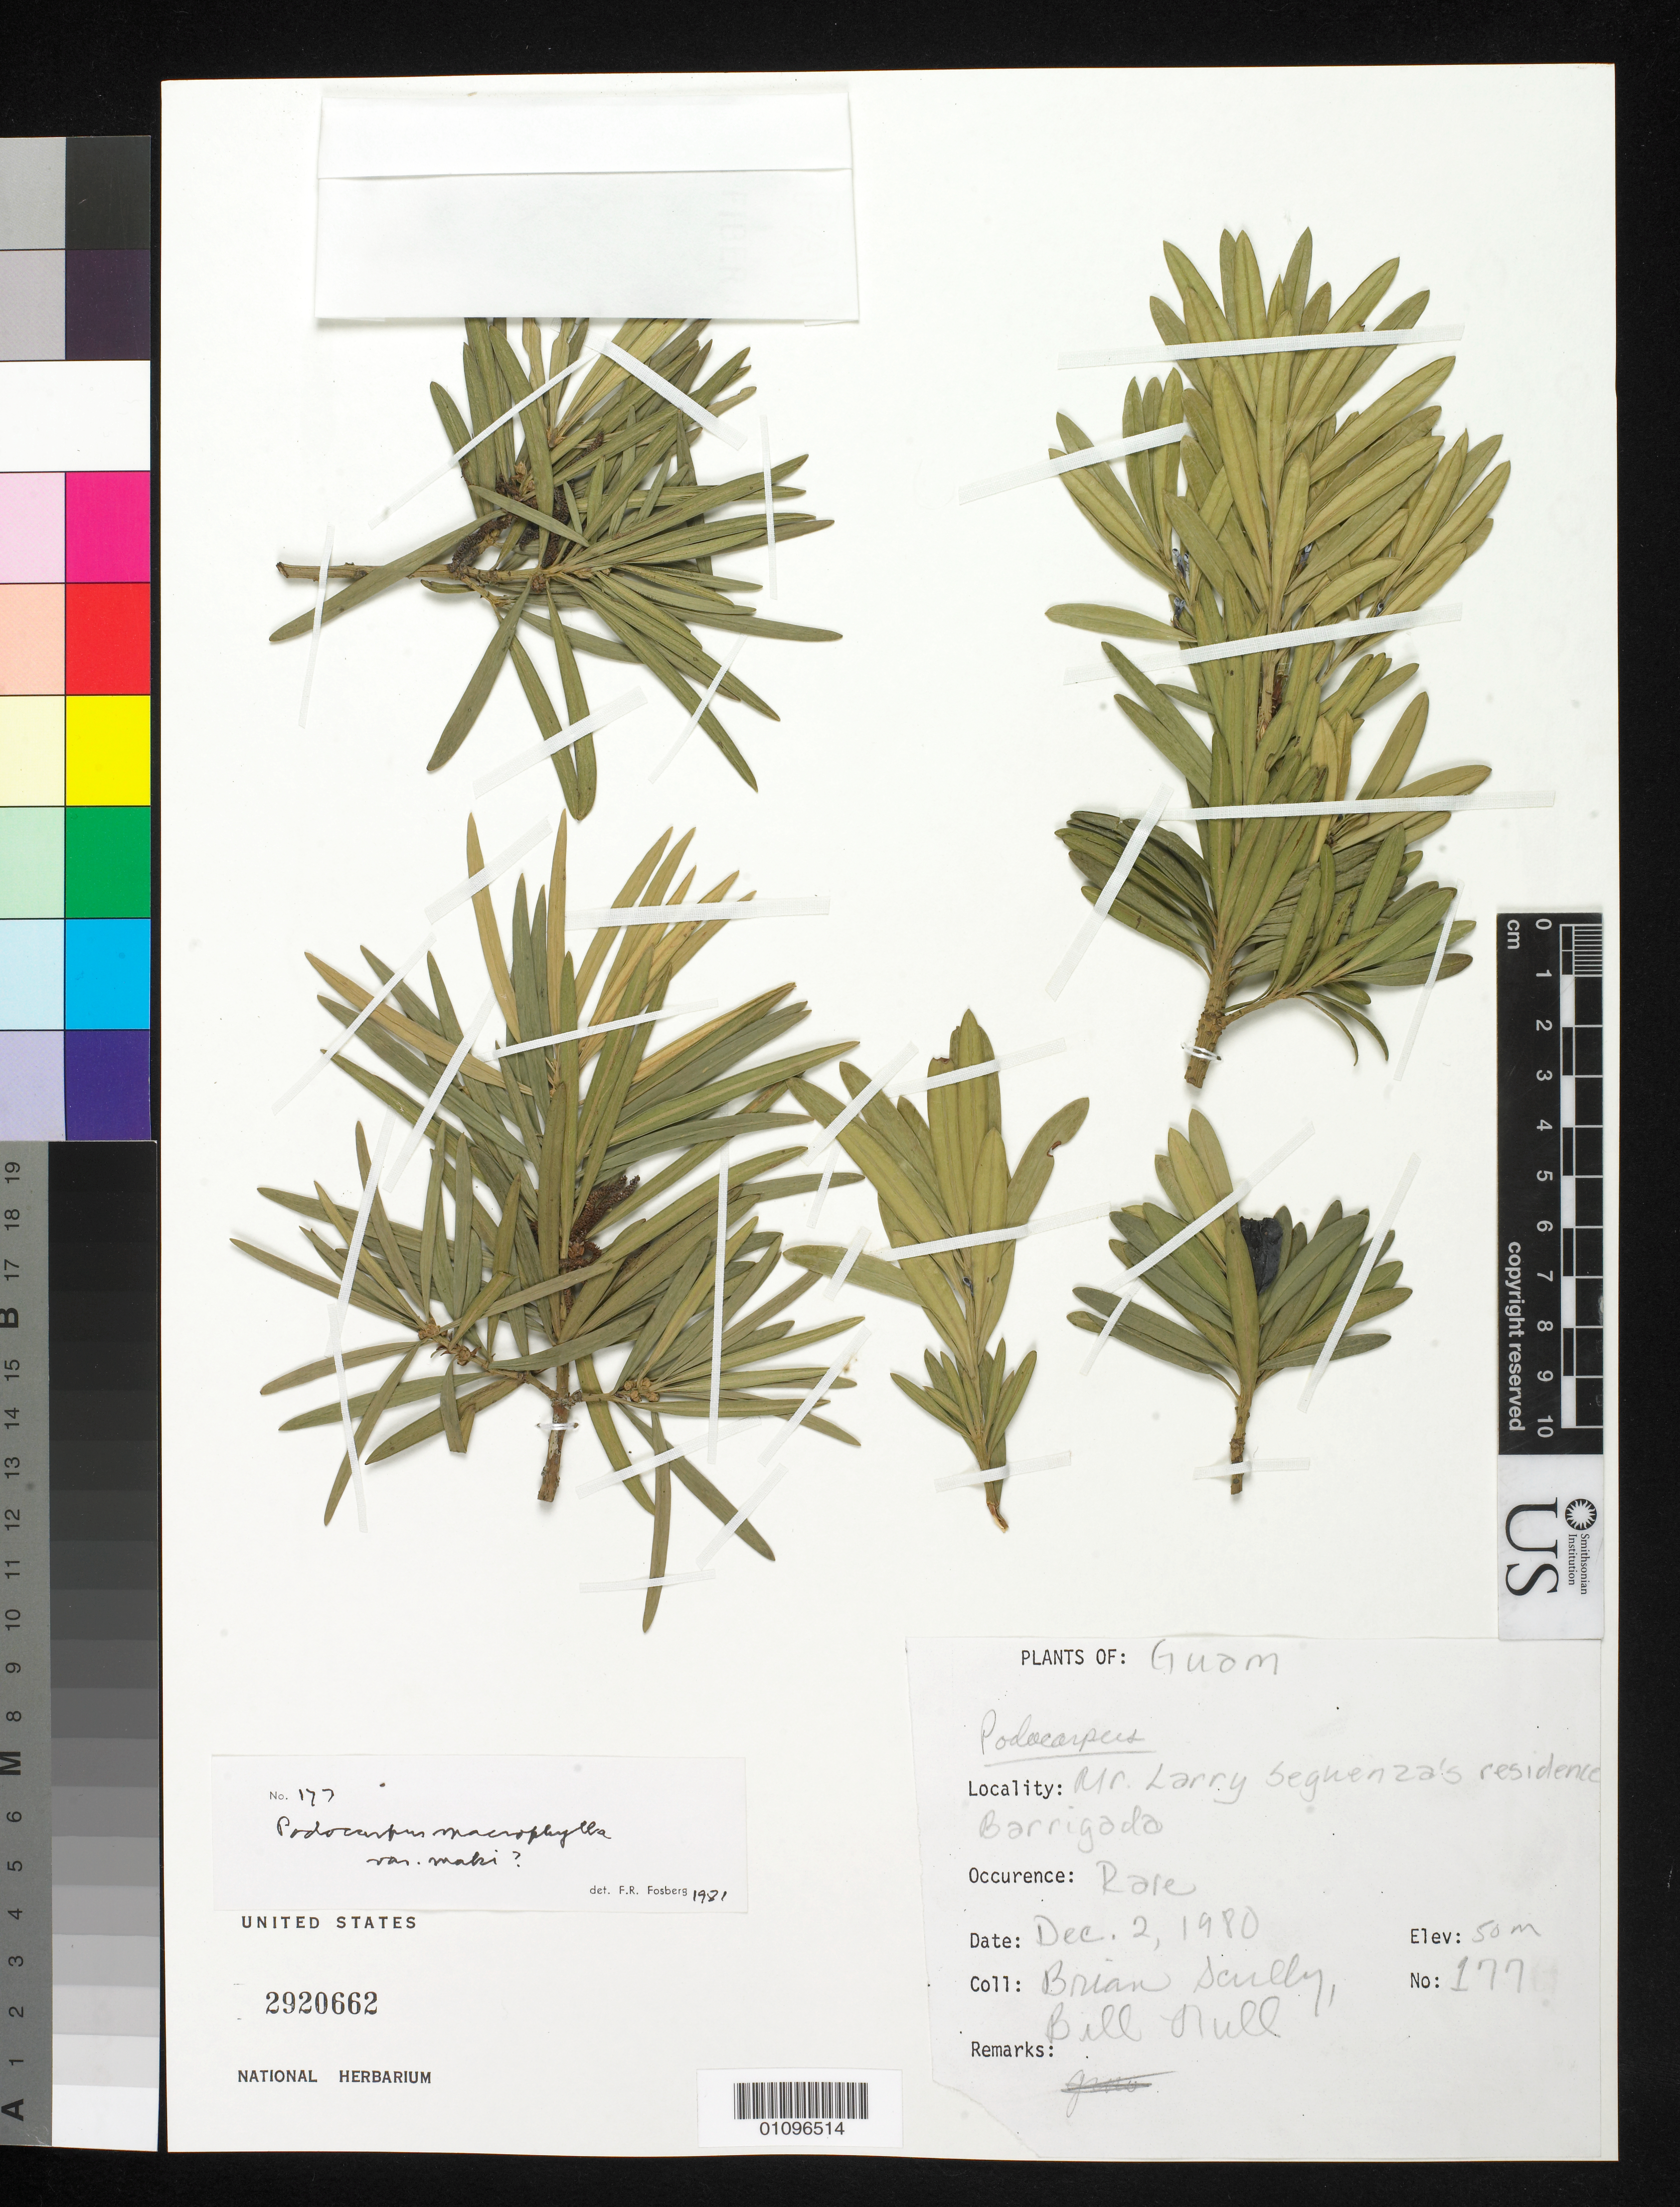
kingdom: Plantae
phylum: Tracheophyta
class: Pinopsida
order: Pinales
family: Podocarpaceae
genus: Podocarpus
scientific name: Podocarpus macrophyllus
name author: (Thunb.) Sweet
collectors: B. Scully & B. Null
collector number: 177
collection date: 1980-12-02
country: Guam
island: Guam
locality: Mr. Larry Seguenza's residence, barrigada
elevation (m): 50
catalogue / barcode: US 2920662